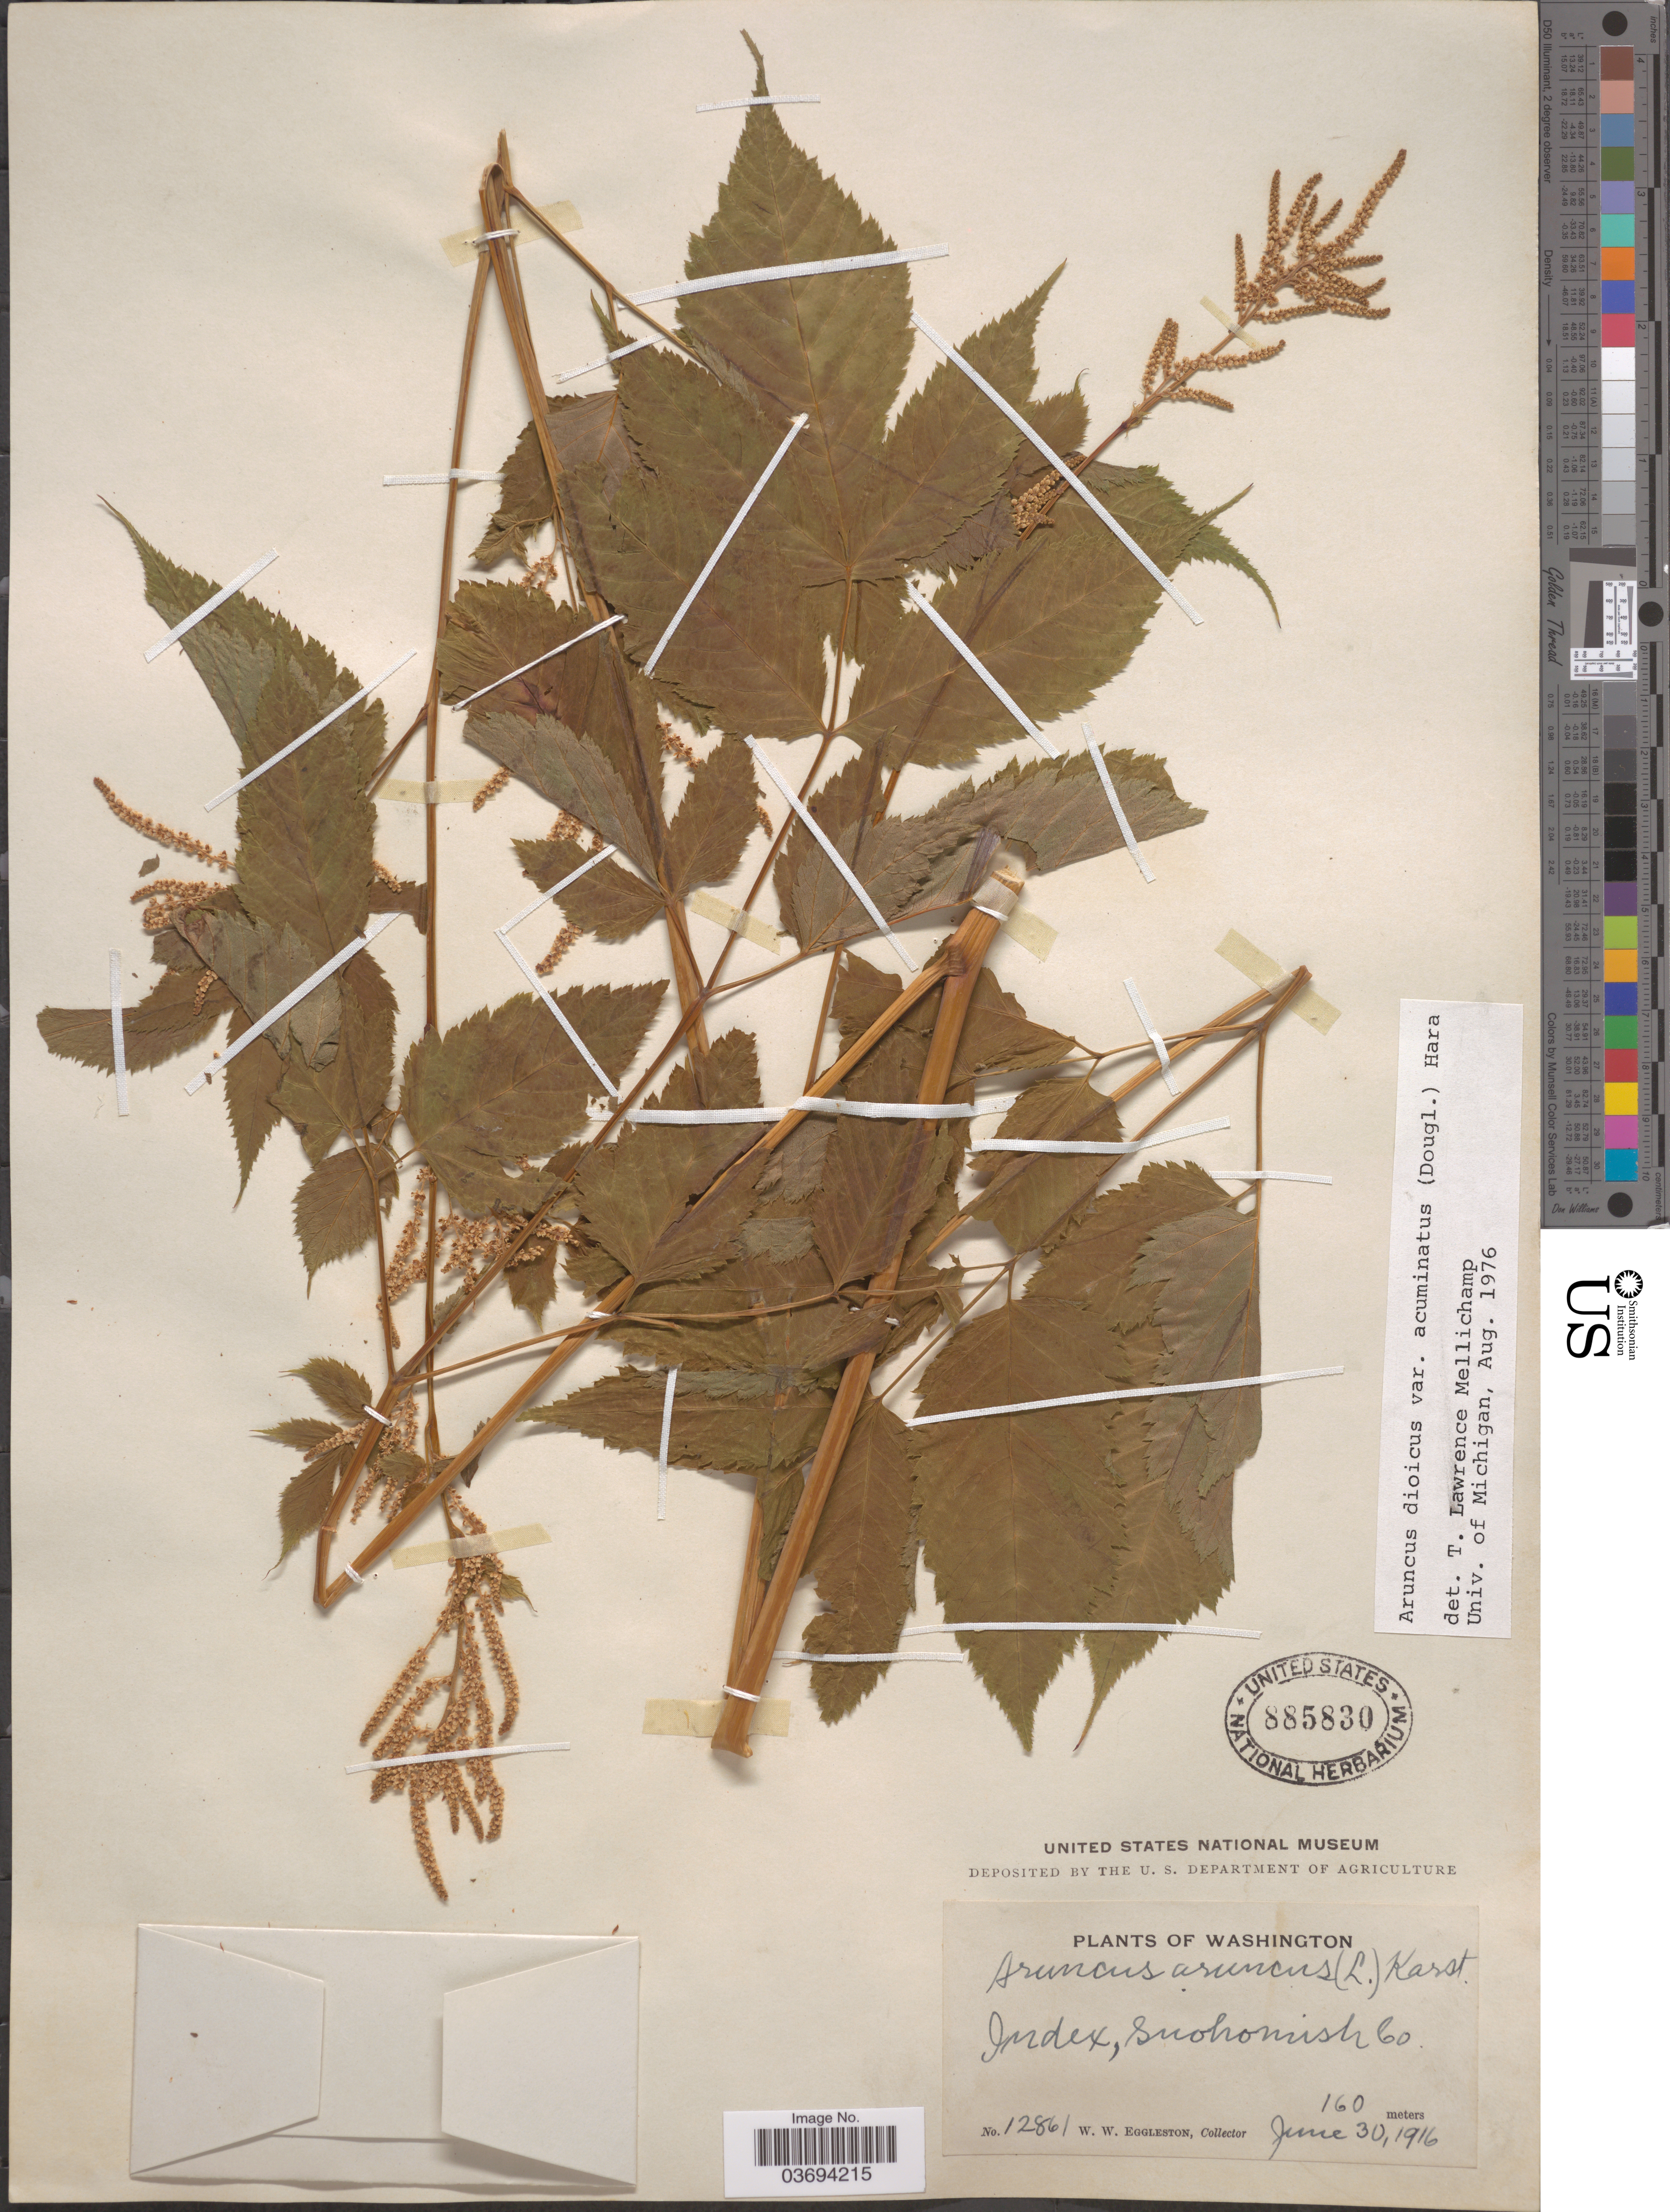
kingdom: Plantae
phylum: Tracheophyta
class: Magnoliopsida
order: Rosales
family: Rosaceae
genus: Aruncus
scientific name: Aruncus dioicus var. acuminatus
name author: (Rydb.) H. Hara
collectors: W. W. Eggleston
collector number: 12861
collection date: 1916-06-30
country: United States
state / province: Washington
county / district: Snohomish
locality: Index, Snohomish Co.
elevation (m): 160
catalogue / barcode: US 885830